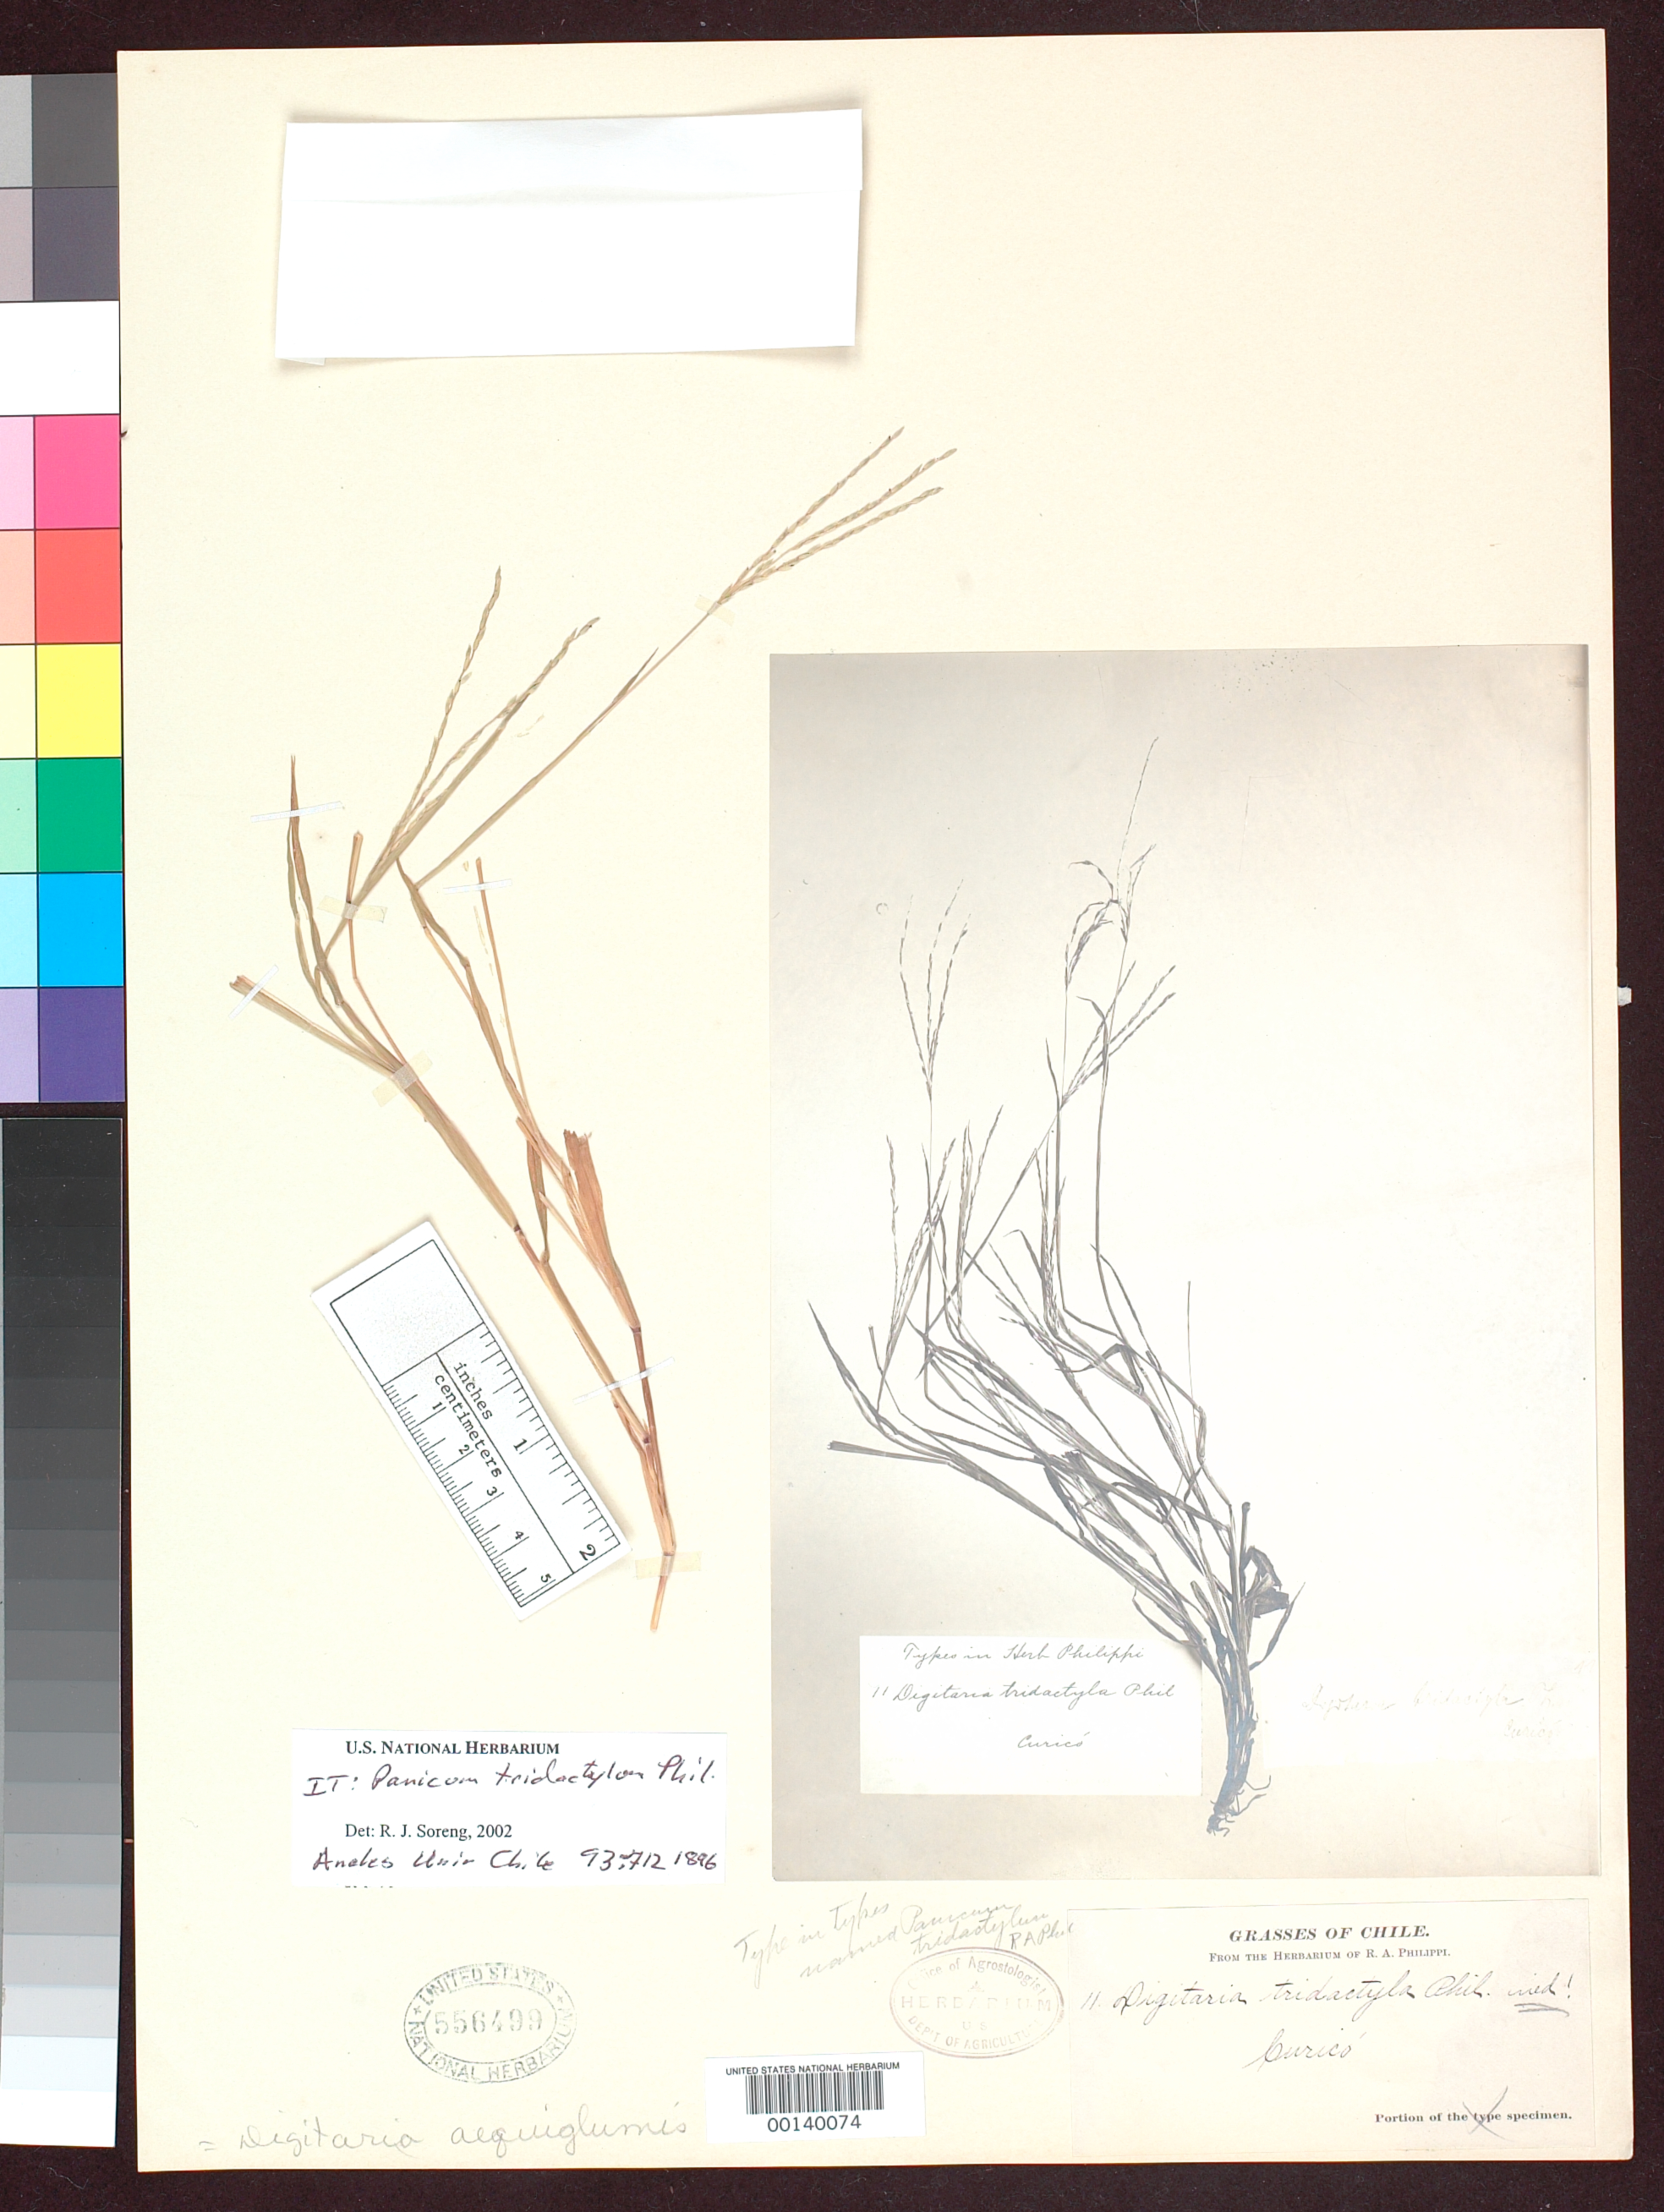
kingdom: Plantae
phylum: Tracheophyta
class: Liliopsida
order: Poales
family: Poaceae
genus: Panicum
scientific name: Panicum tridactylum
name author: Phil.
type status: Type Fragment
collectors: E. Moore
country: Chile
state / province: Maule (VII)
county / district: Curicó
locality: Chimbaronga River, island.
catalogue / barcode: US 556499